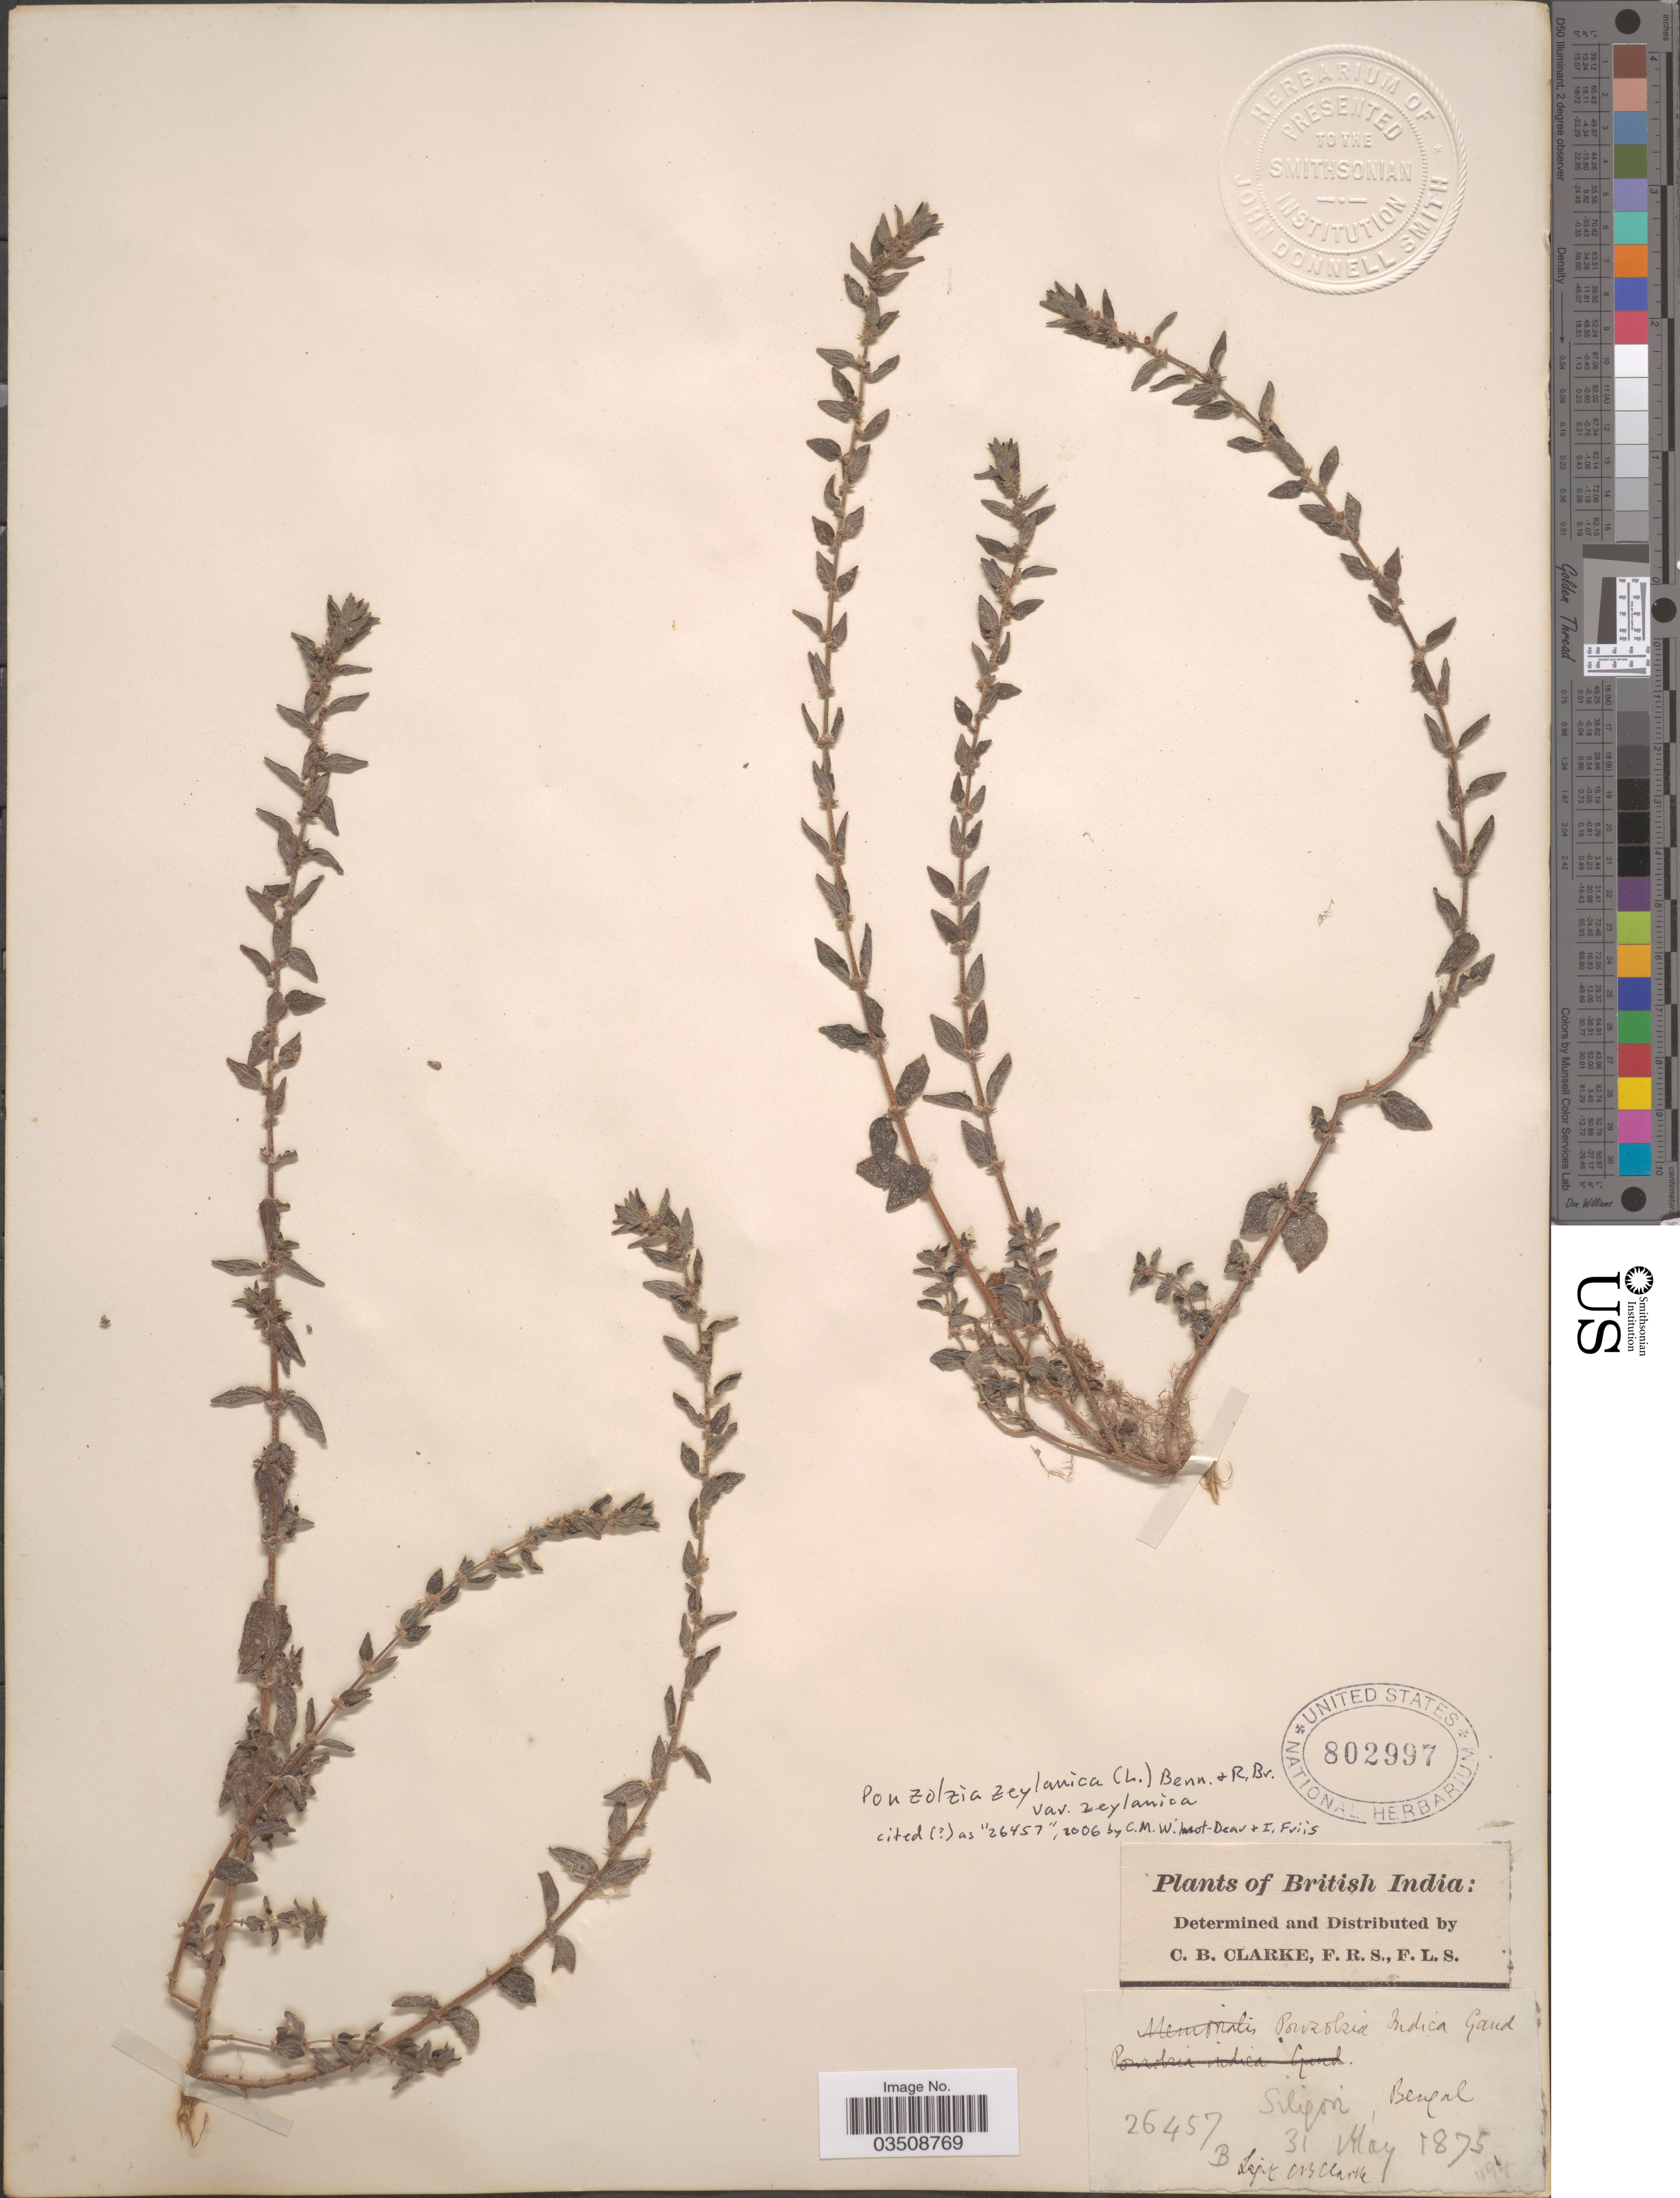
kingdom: Plantae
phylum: Tracheophyta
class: Magnoliopsida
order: Rosales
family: Urticaceae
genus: Pouzolzia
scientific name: Pouzolzia zeylanica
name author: (L.) Benn.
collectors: C. B. Clarke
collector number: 26457B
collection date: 1875-05-31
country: India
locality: British India. Siliguri, Bengal.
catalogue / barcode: US 802997